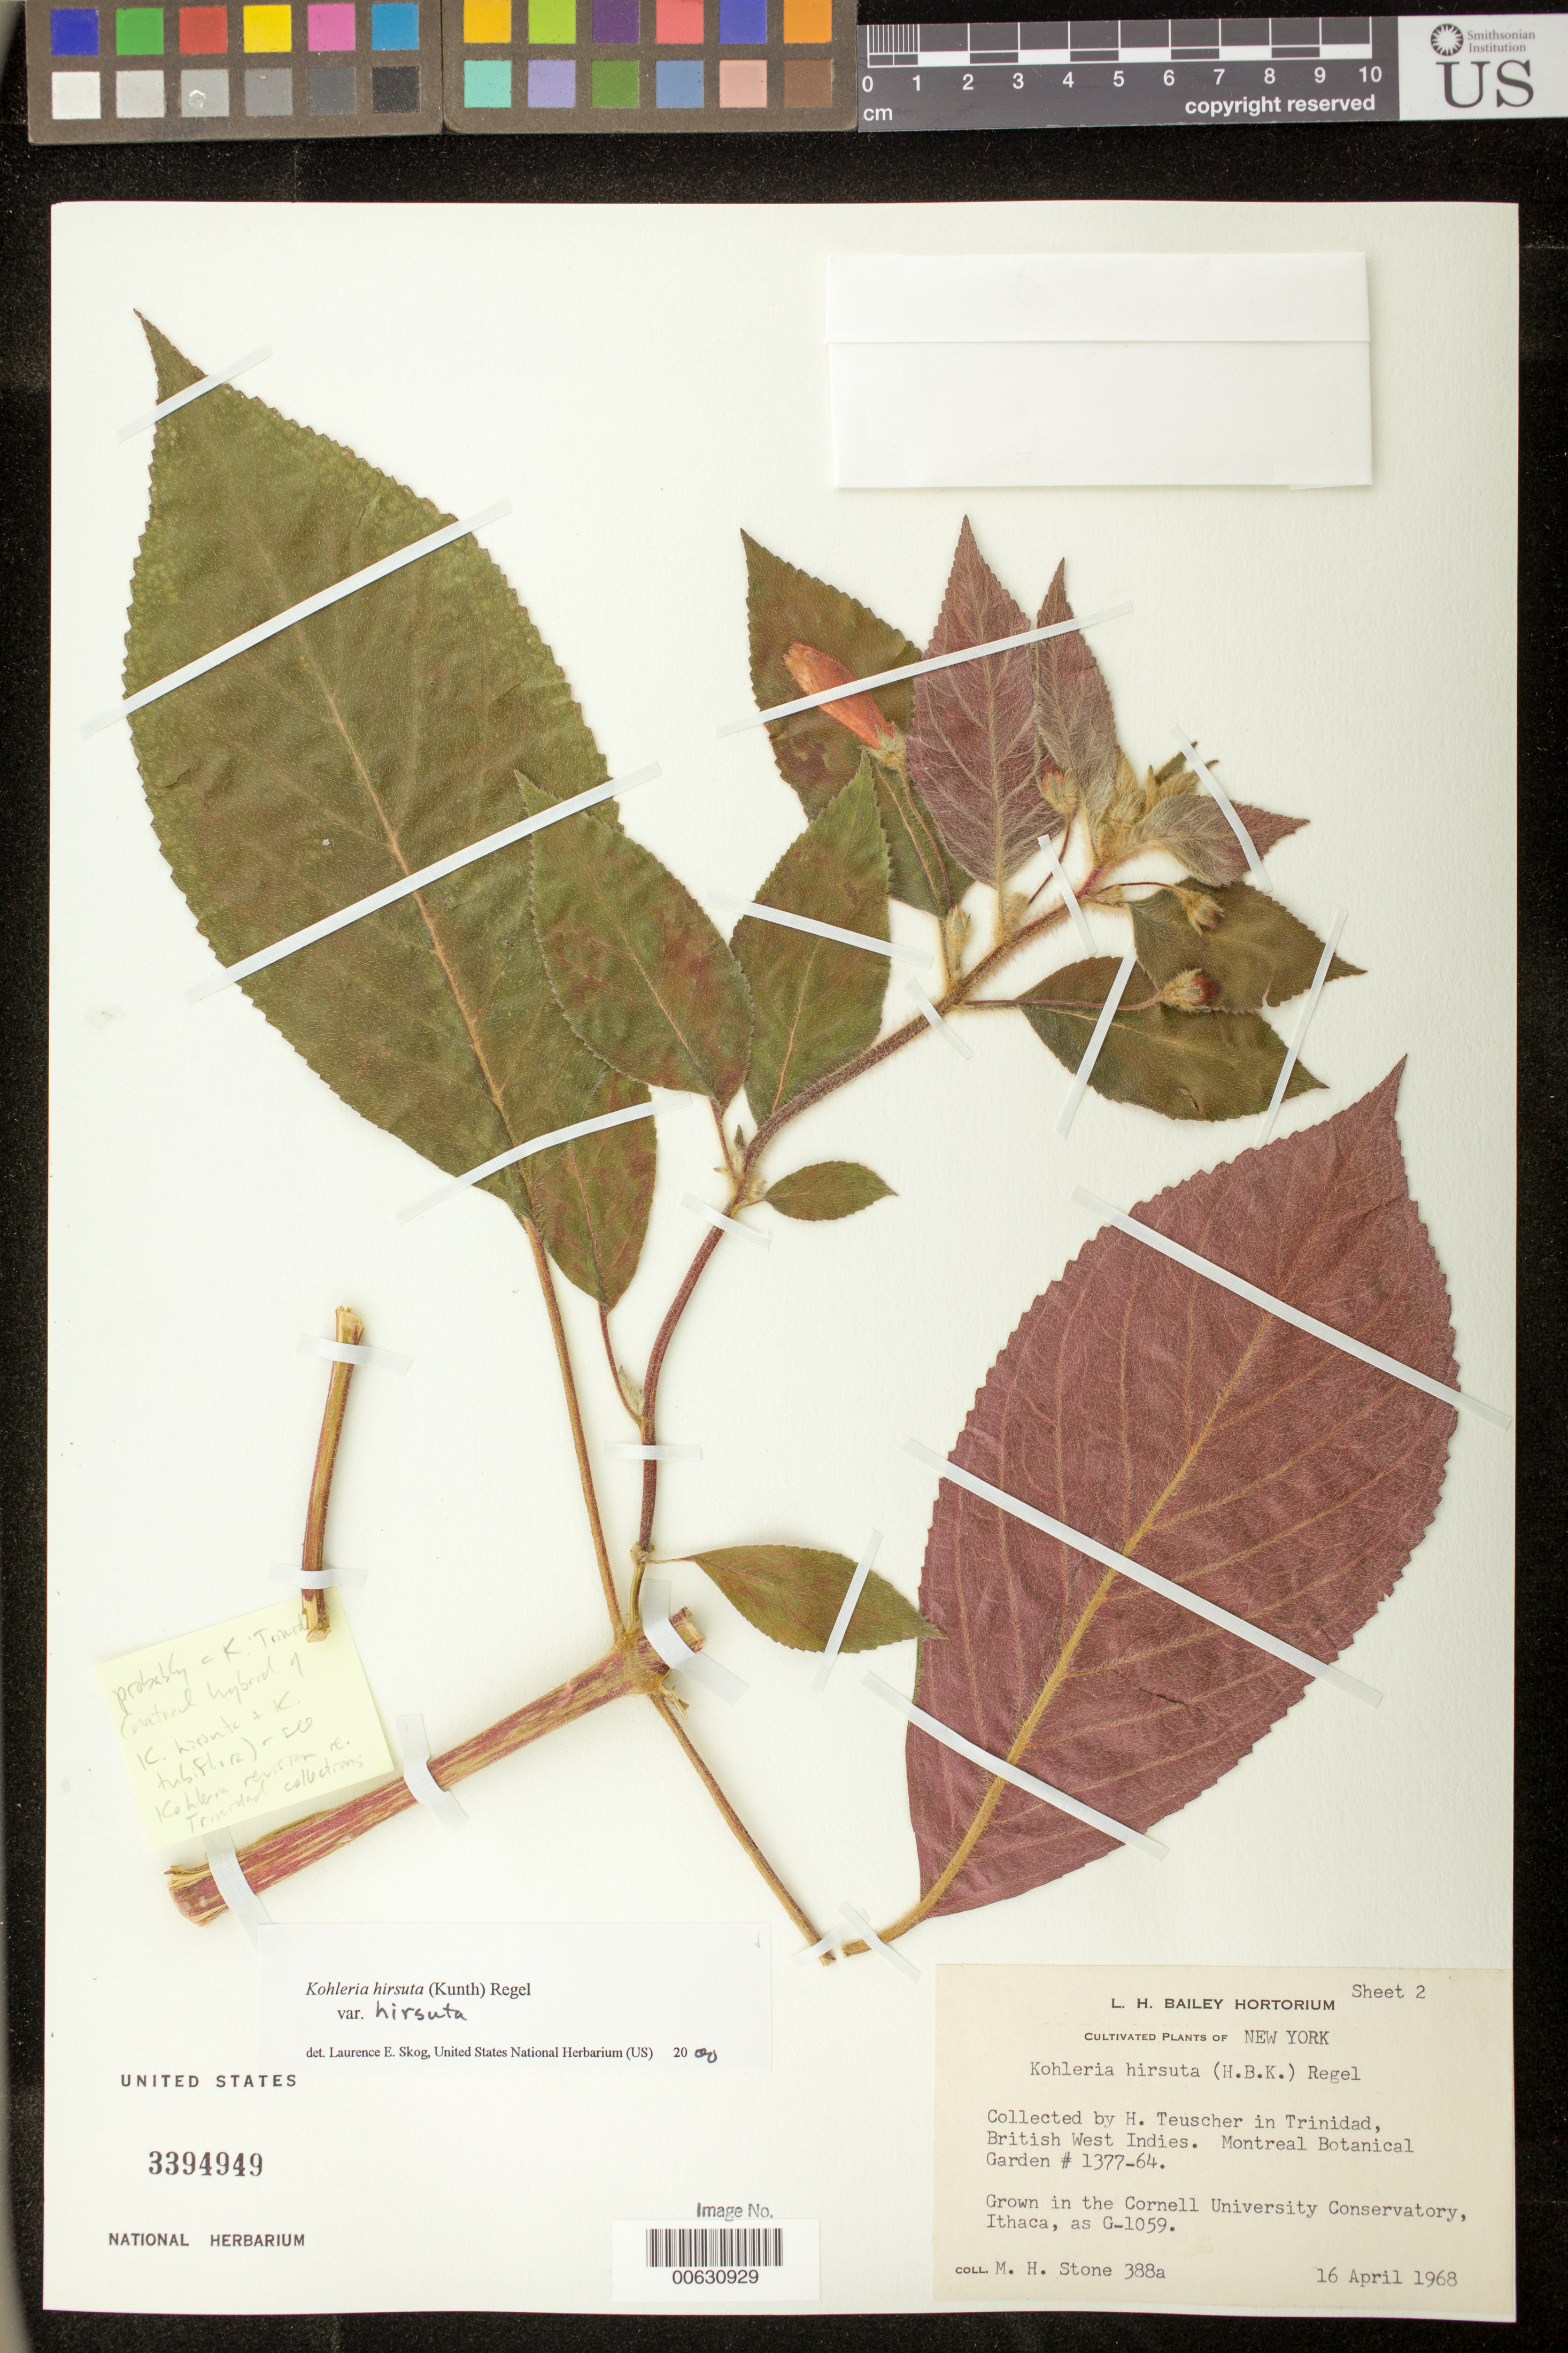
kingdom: Plantae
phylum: Tracheophyta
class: Magnoliopsida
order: Lamiales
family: Gesneriaceae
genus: Kohleria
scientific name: Kohleria hirsuta var. hirsuta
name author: (Kunth) Regel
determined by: Skog, Laurence E.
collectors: M. Stone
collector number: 388 a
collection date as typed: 16 Apr 1968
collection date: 1968-04-16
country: Trinidad and Tobago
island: Trinidad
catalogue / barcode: US 3394949